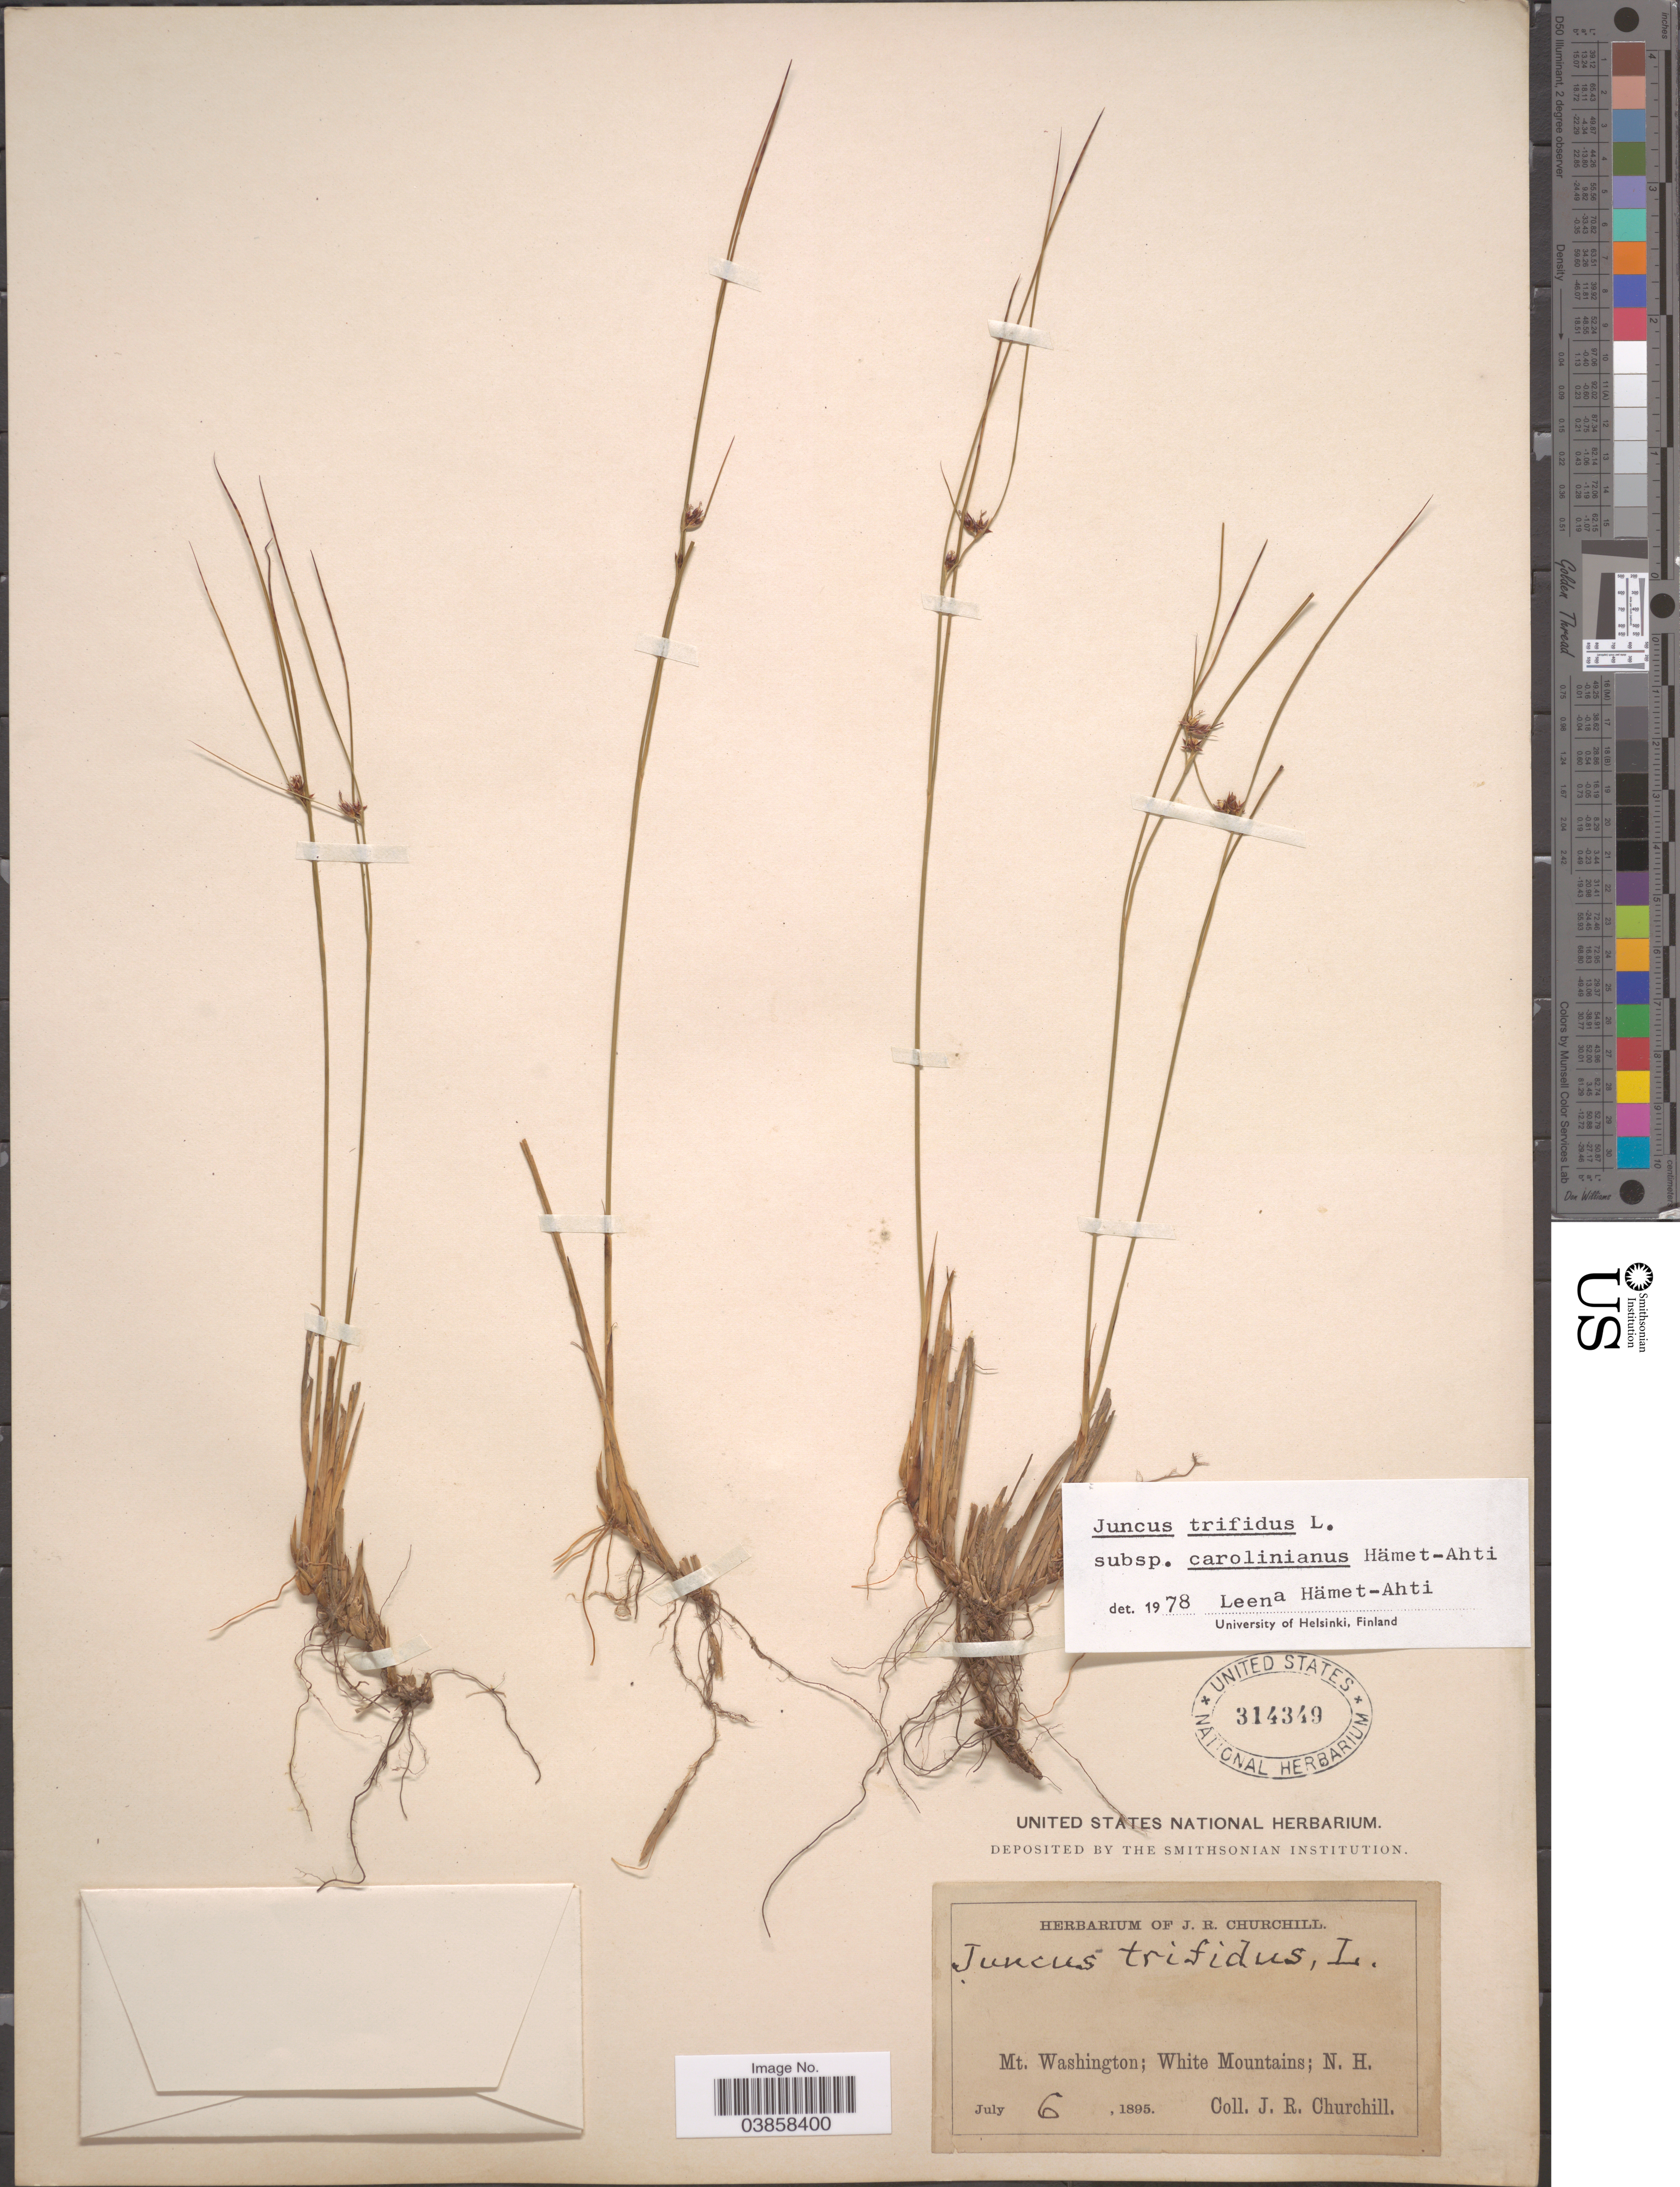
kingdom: Plantae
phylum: Tracheophyta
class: Liliopsida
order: Poales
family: Juncaceae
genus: Juncus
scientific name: Juncus trifidus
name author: L.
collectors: J. Churchill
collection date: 1895-07-06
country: United States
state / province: New Hampshire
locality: Mt. Washington; White Mountains.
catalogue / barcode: US 314349